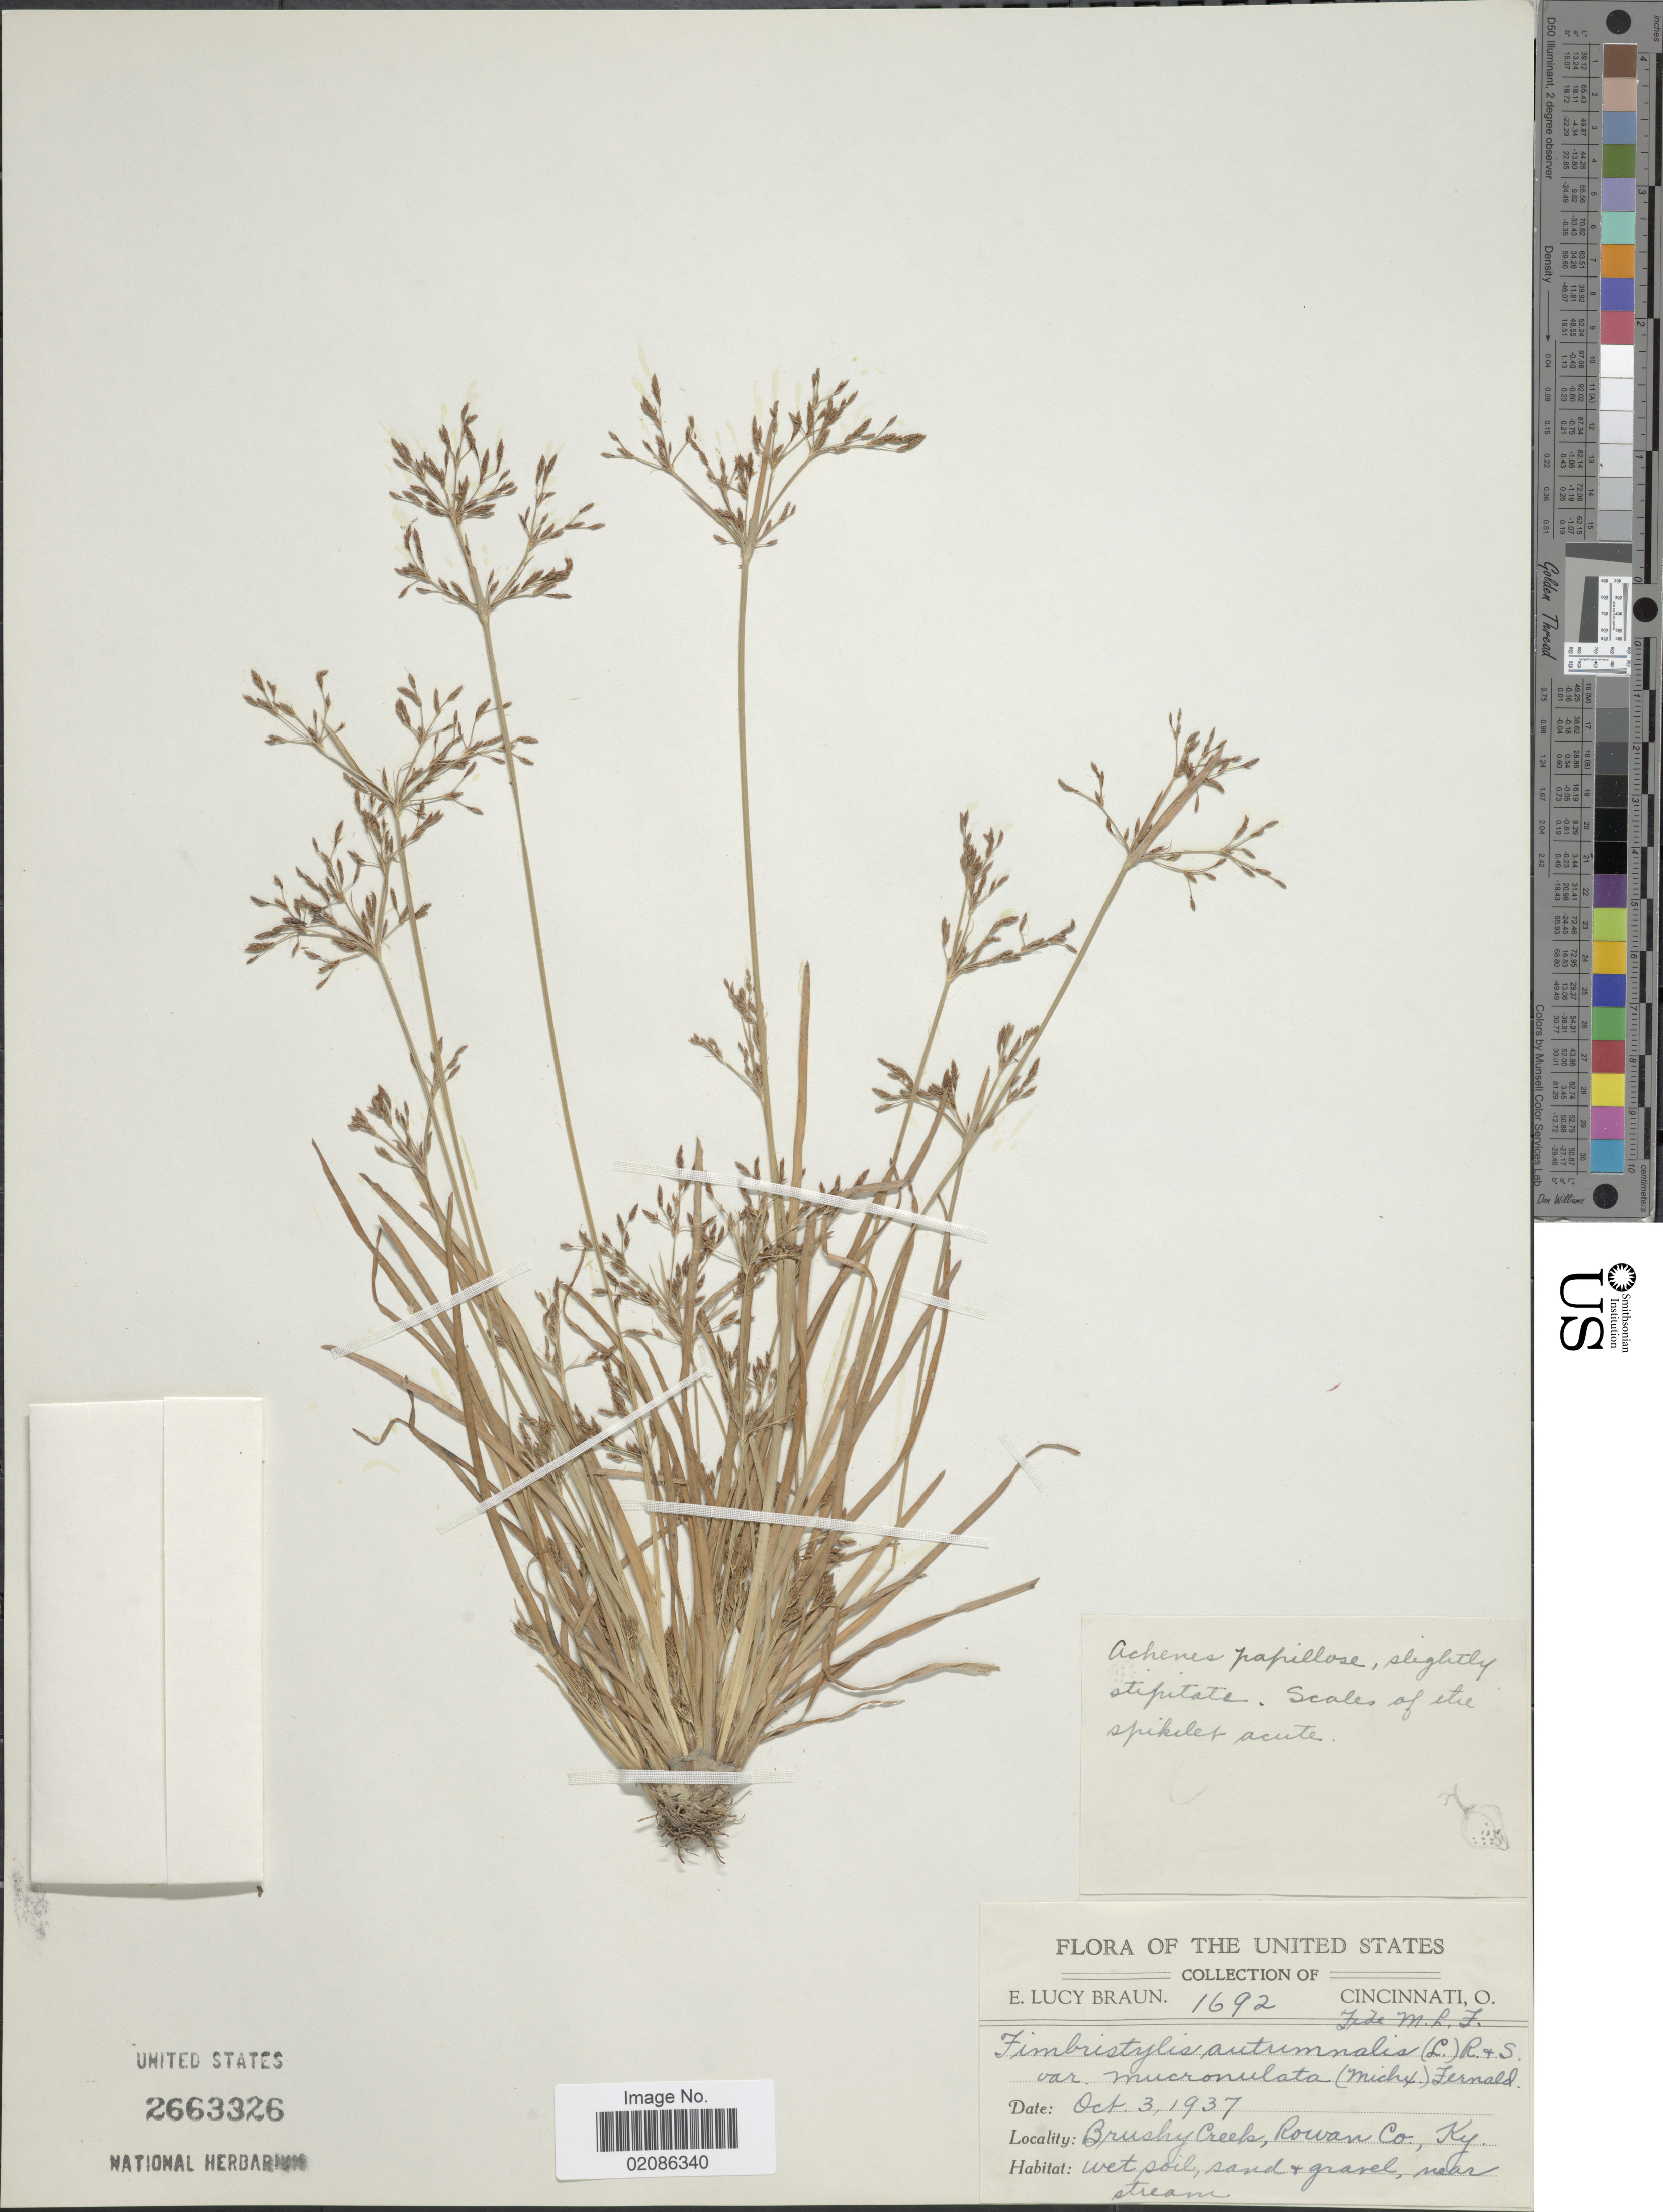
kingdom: Plantae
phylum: Tracheophyta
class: Liliopsida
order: Poales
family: Cyperaceae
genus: Fimbristylis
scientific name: Fimbristylis autumnalis (L.) Roem. & Schult.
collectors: E. L. Braun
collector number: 1692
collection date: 1937-10-03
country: United States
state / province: Kentucky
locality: Brushy Creek, Rowan Co, wet soil, sand + gravel, near stream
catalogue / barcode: US 2663326